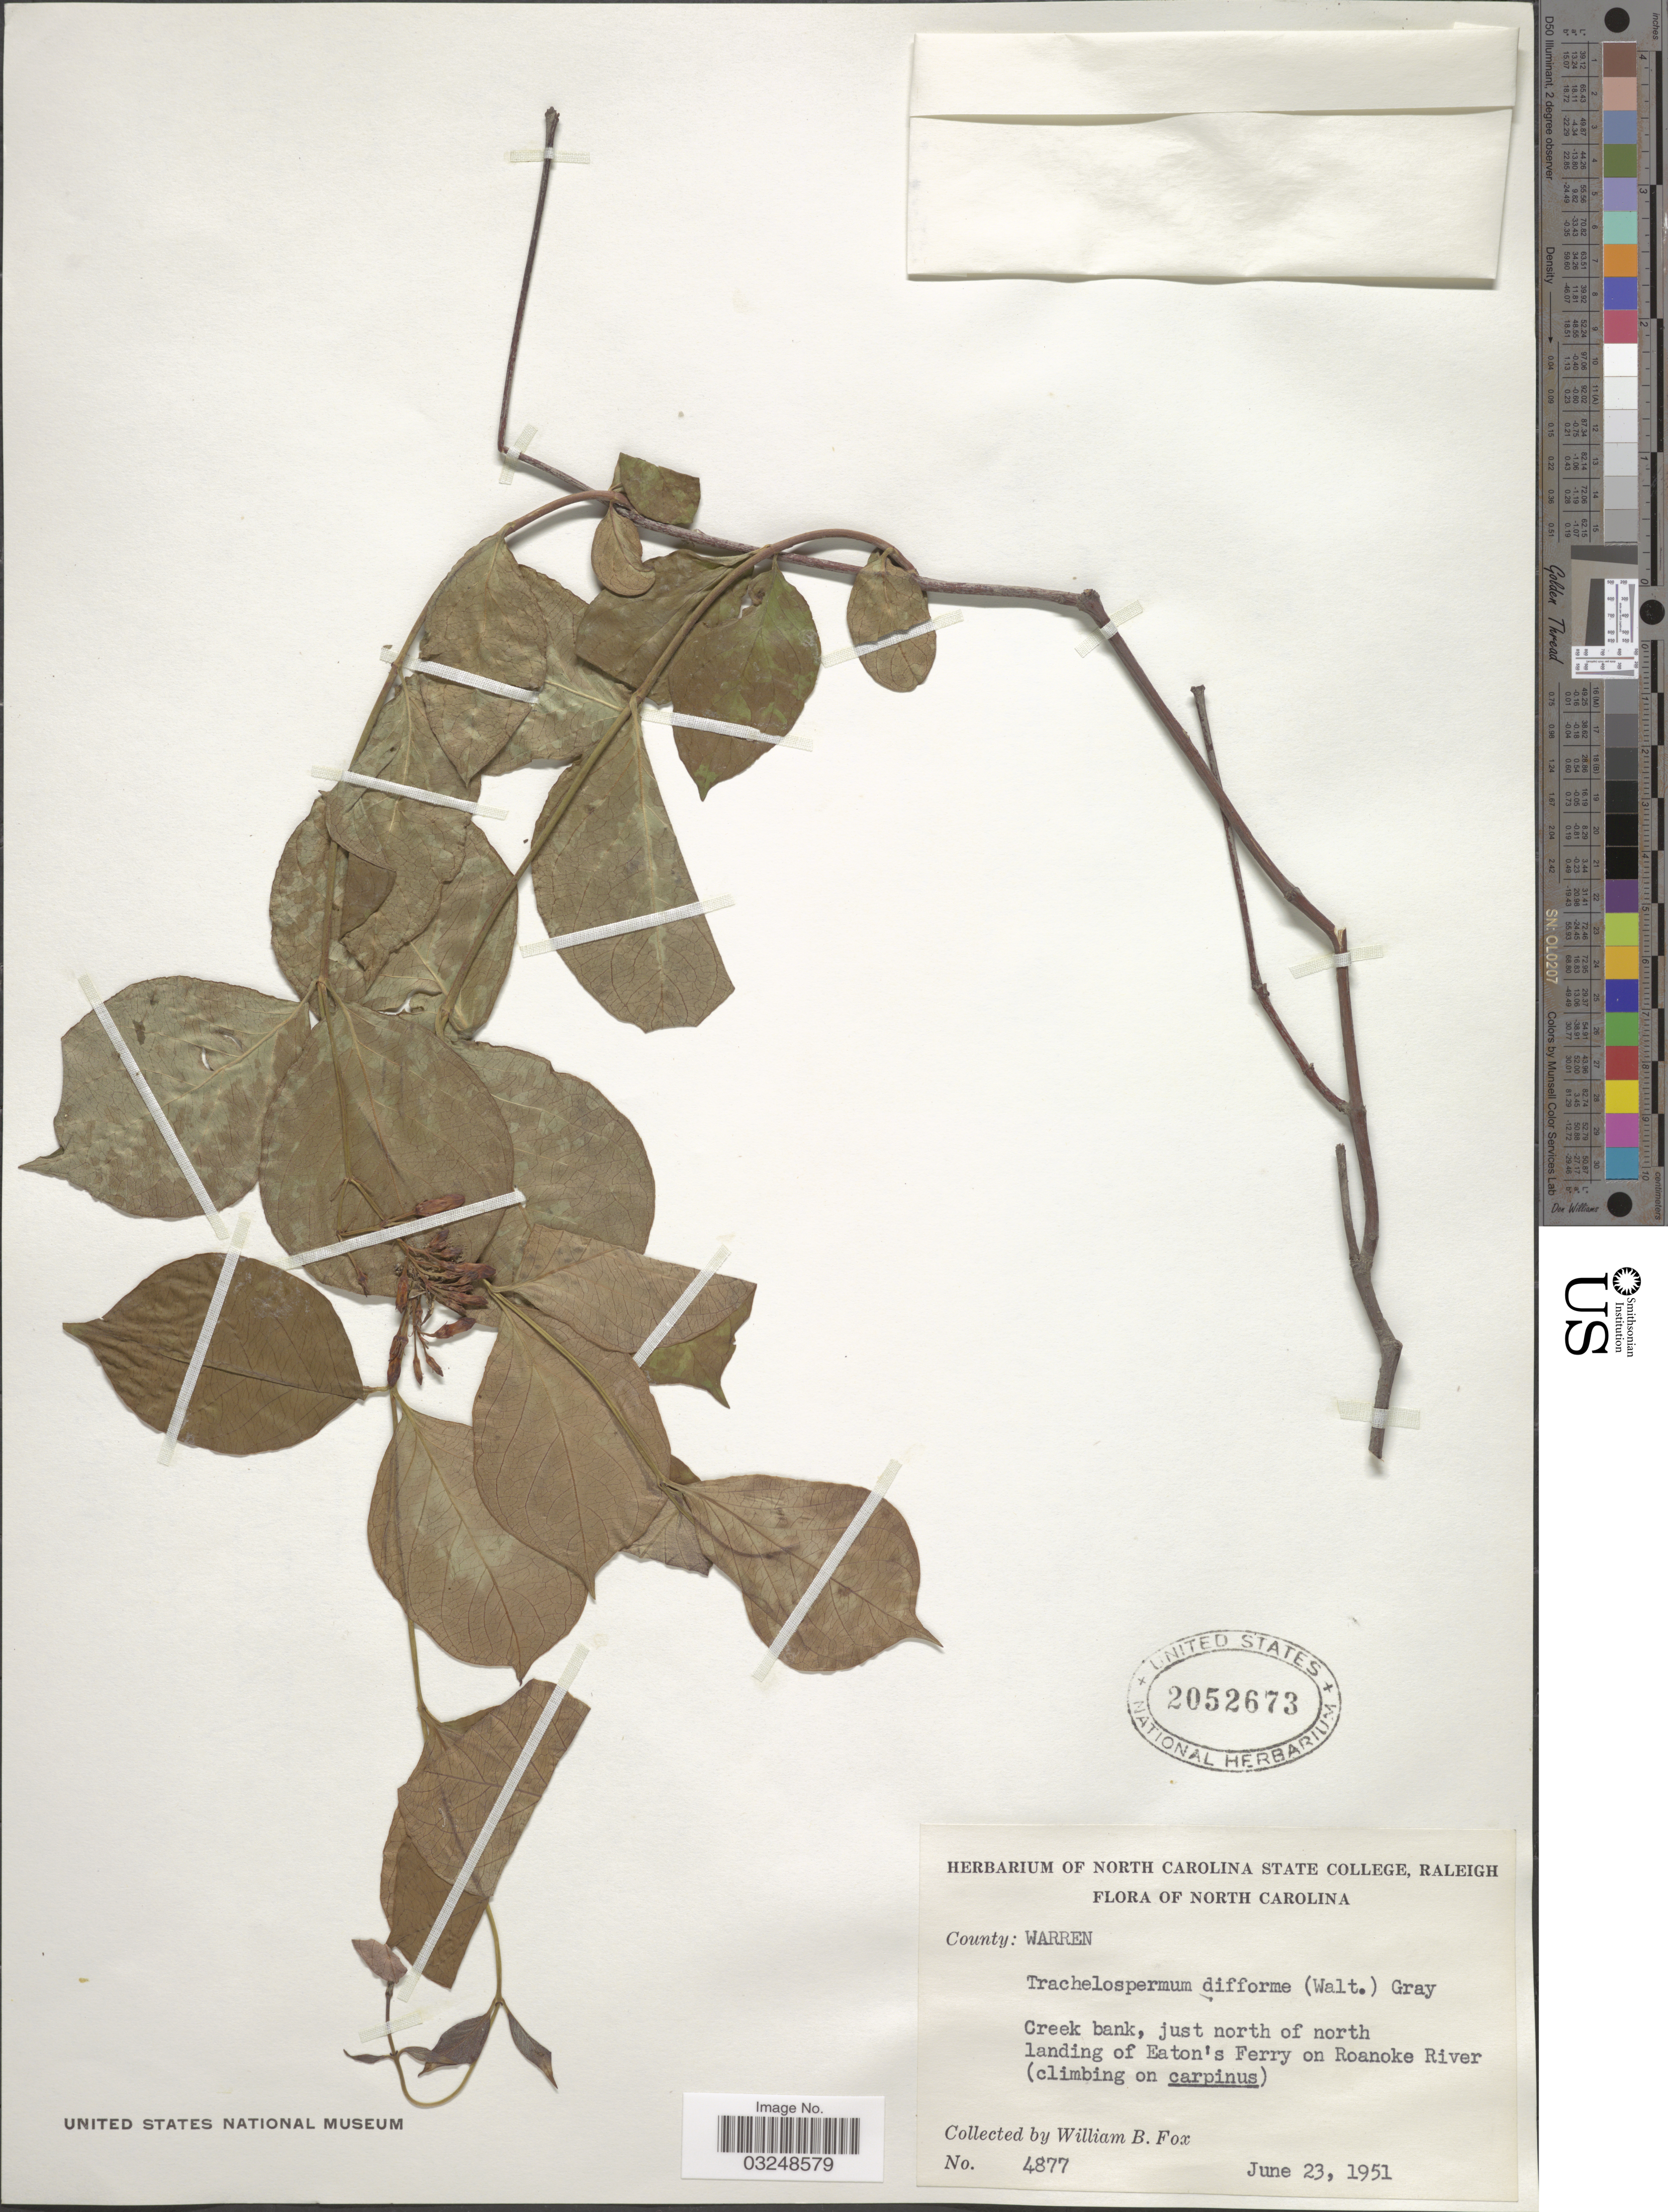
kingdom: Plantae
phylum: Tracheophyta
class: Magnoliopsida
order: Gentianales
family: Apocynaceae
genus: Trachelospermum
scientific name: Trachelospermum difforme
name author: (Walter) A. Gray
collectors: W. Fox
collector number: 4877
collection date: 1951-06-23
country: United States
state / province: North Carolina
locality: County: Warren, Creek bank, just north of north landing of Eaton's Ferry on Roanoke River.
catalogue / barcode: US 2052673